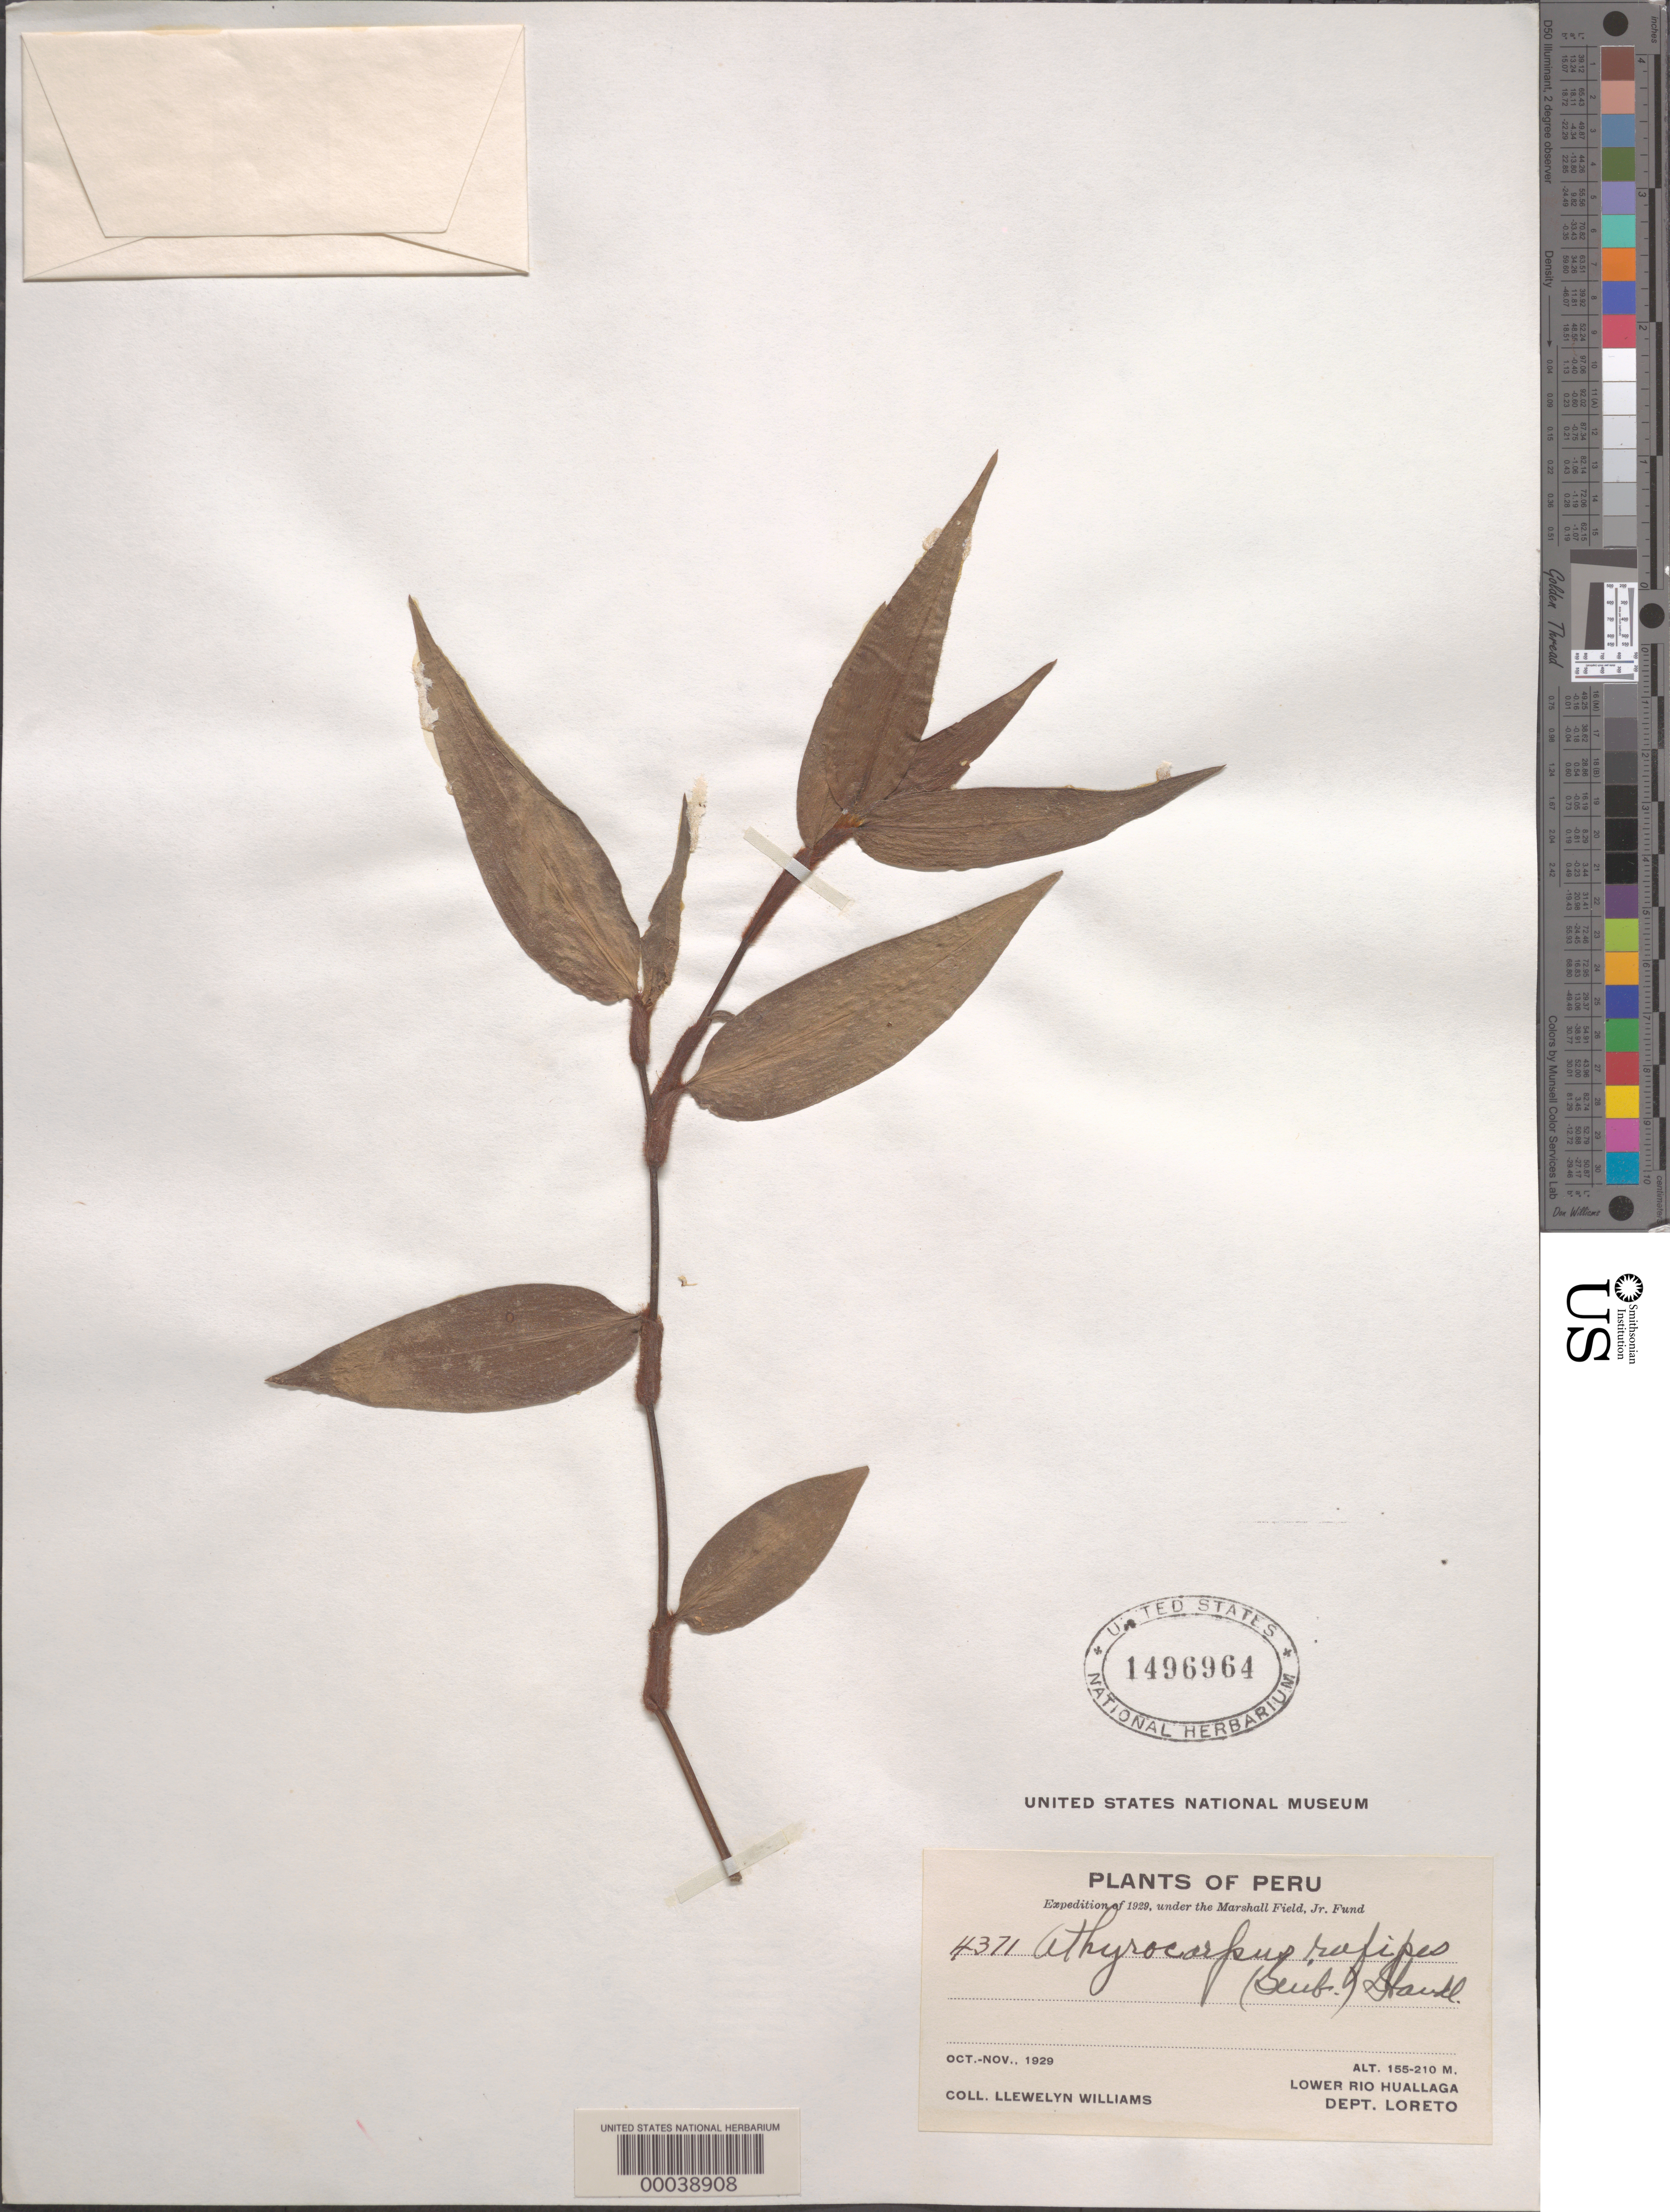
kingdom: Plantae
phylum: Tracheophyta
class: Liliopsida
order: Commelinales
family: Commelinaceae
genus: Commelina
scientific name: Commelina rufipes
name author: Seub.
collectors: Ll. Williams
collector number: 4371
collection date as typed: Oct 1929 to -- Nov 1929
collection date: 1929-10/1929-11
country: Peru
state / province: Loreto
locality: Lower rio huallaga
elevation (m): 155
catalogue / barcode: US 1496964